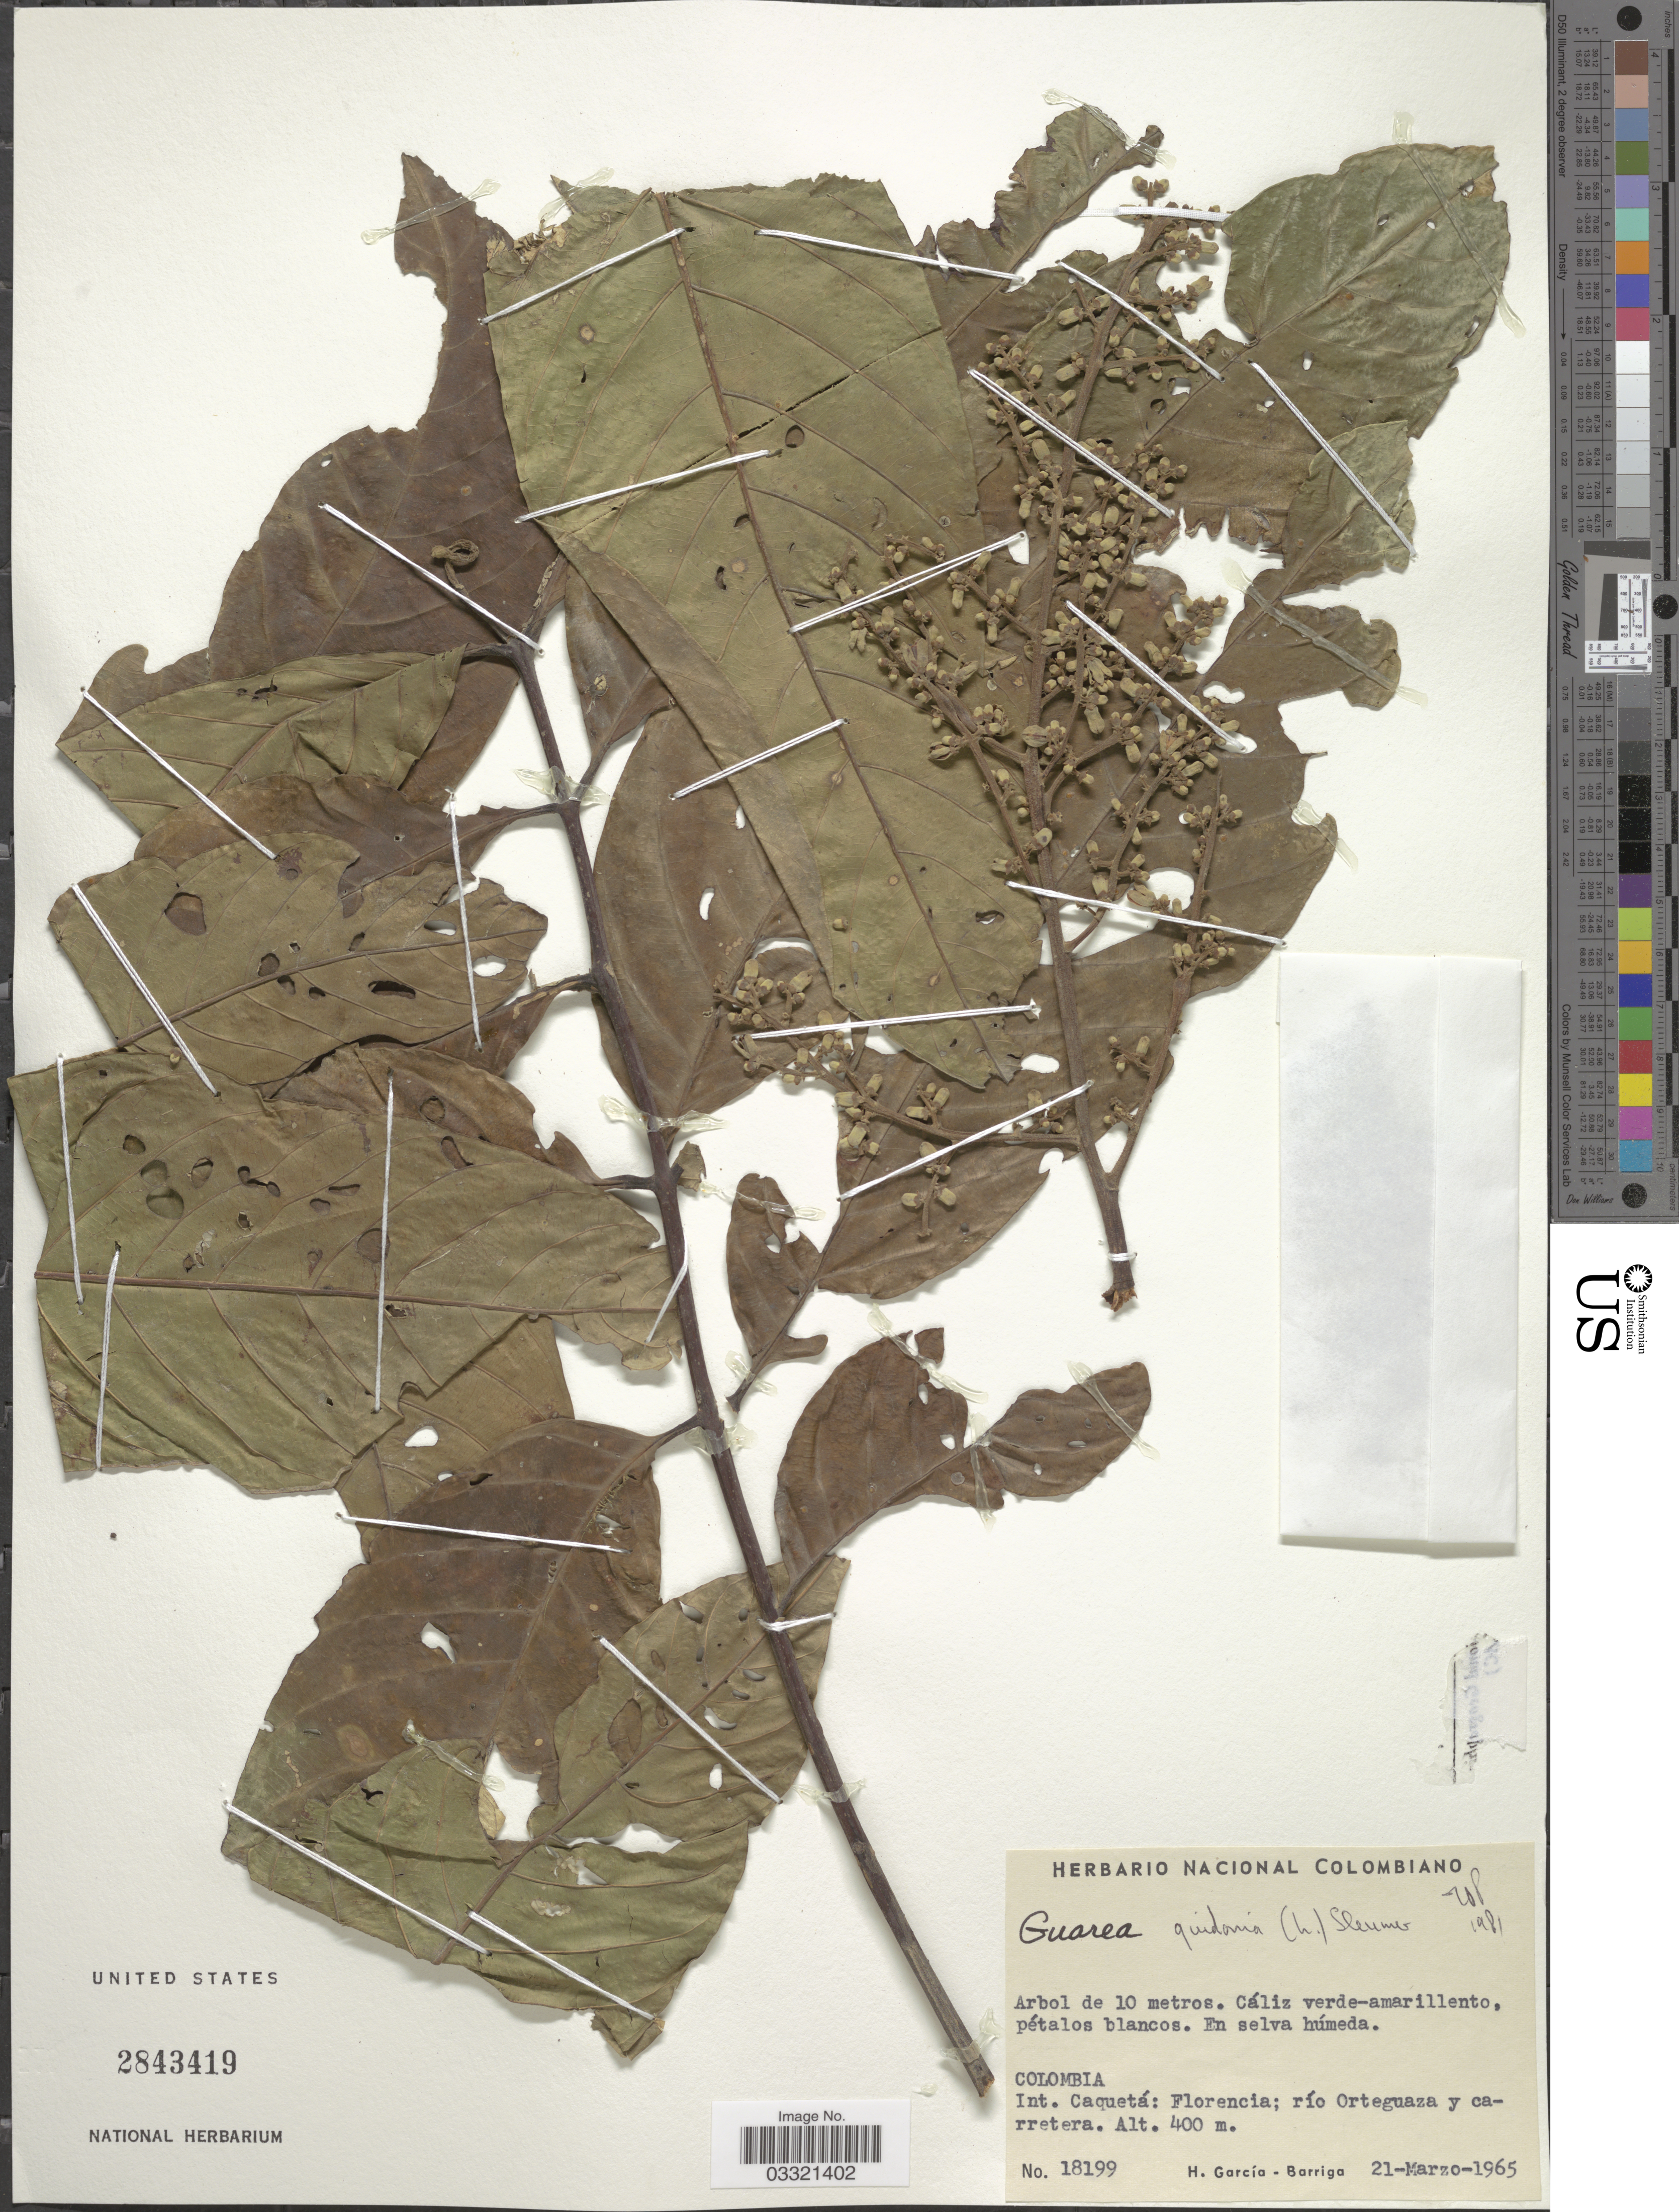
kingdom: Plantae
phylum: Tracheophyta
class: Magnoliopsida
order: Sapindales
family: Meliaceae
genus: Guarea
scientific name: Guarea guidonia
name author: (L.) Sleumer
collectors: H. García Barriga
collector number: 18199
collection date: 1965-03-21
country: Colombia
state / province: Caquetá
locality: Int. Caquetá: Florencia; río Orteguaza y carretera.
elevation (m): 400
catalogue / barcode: US 2843419